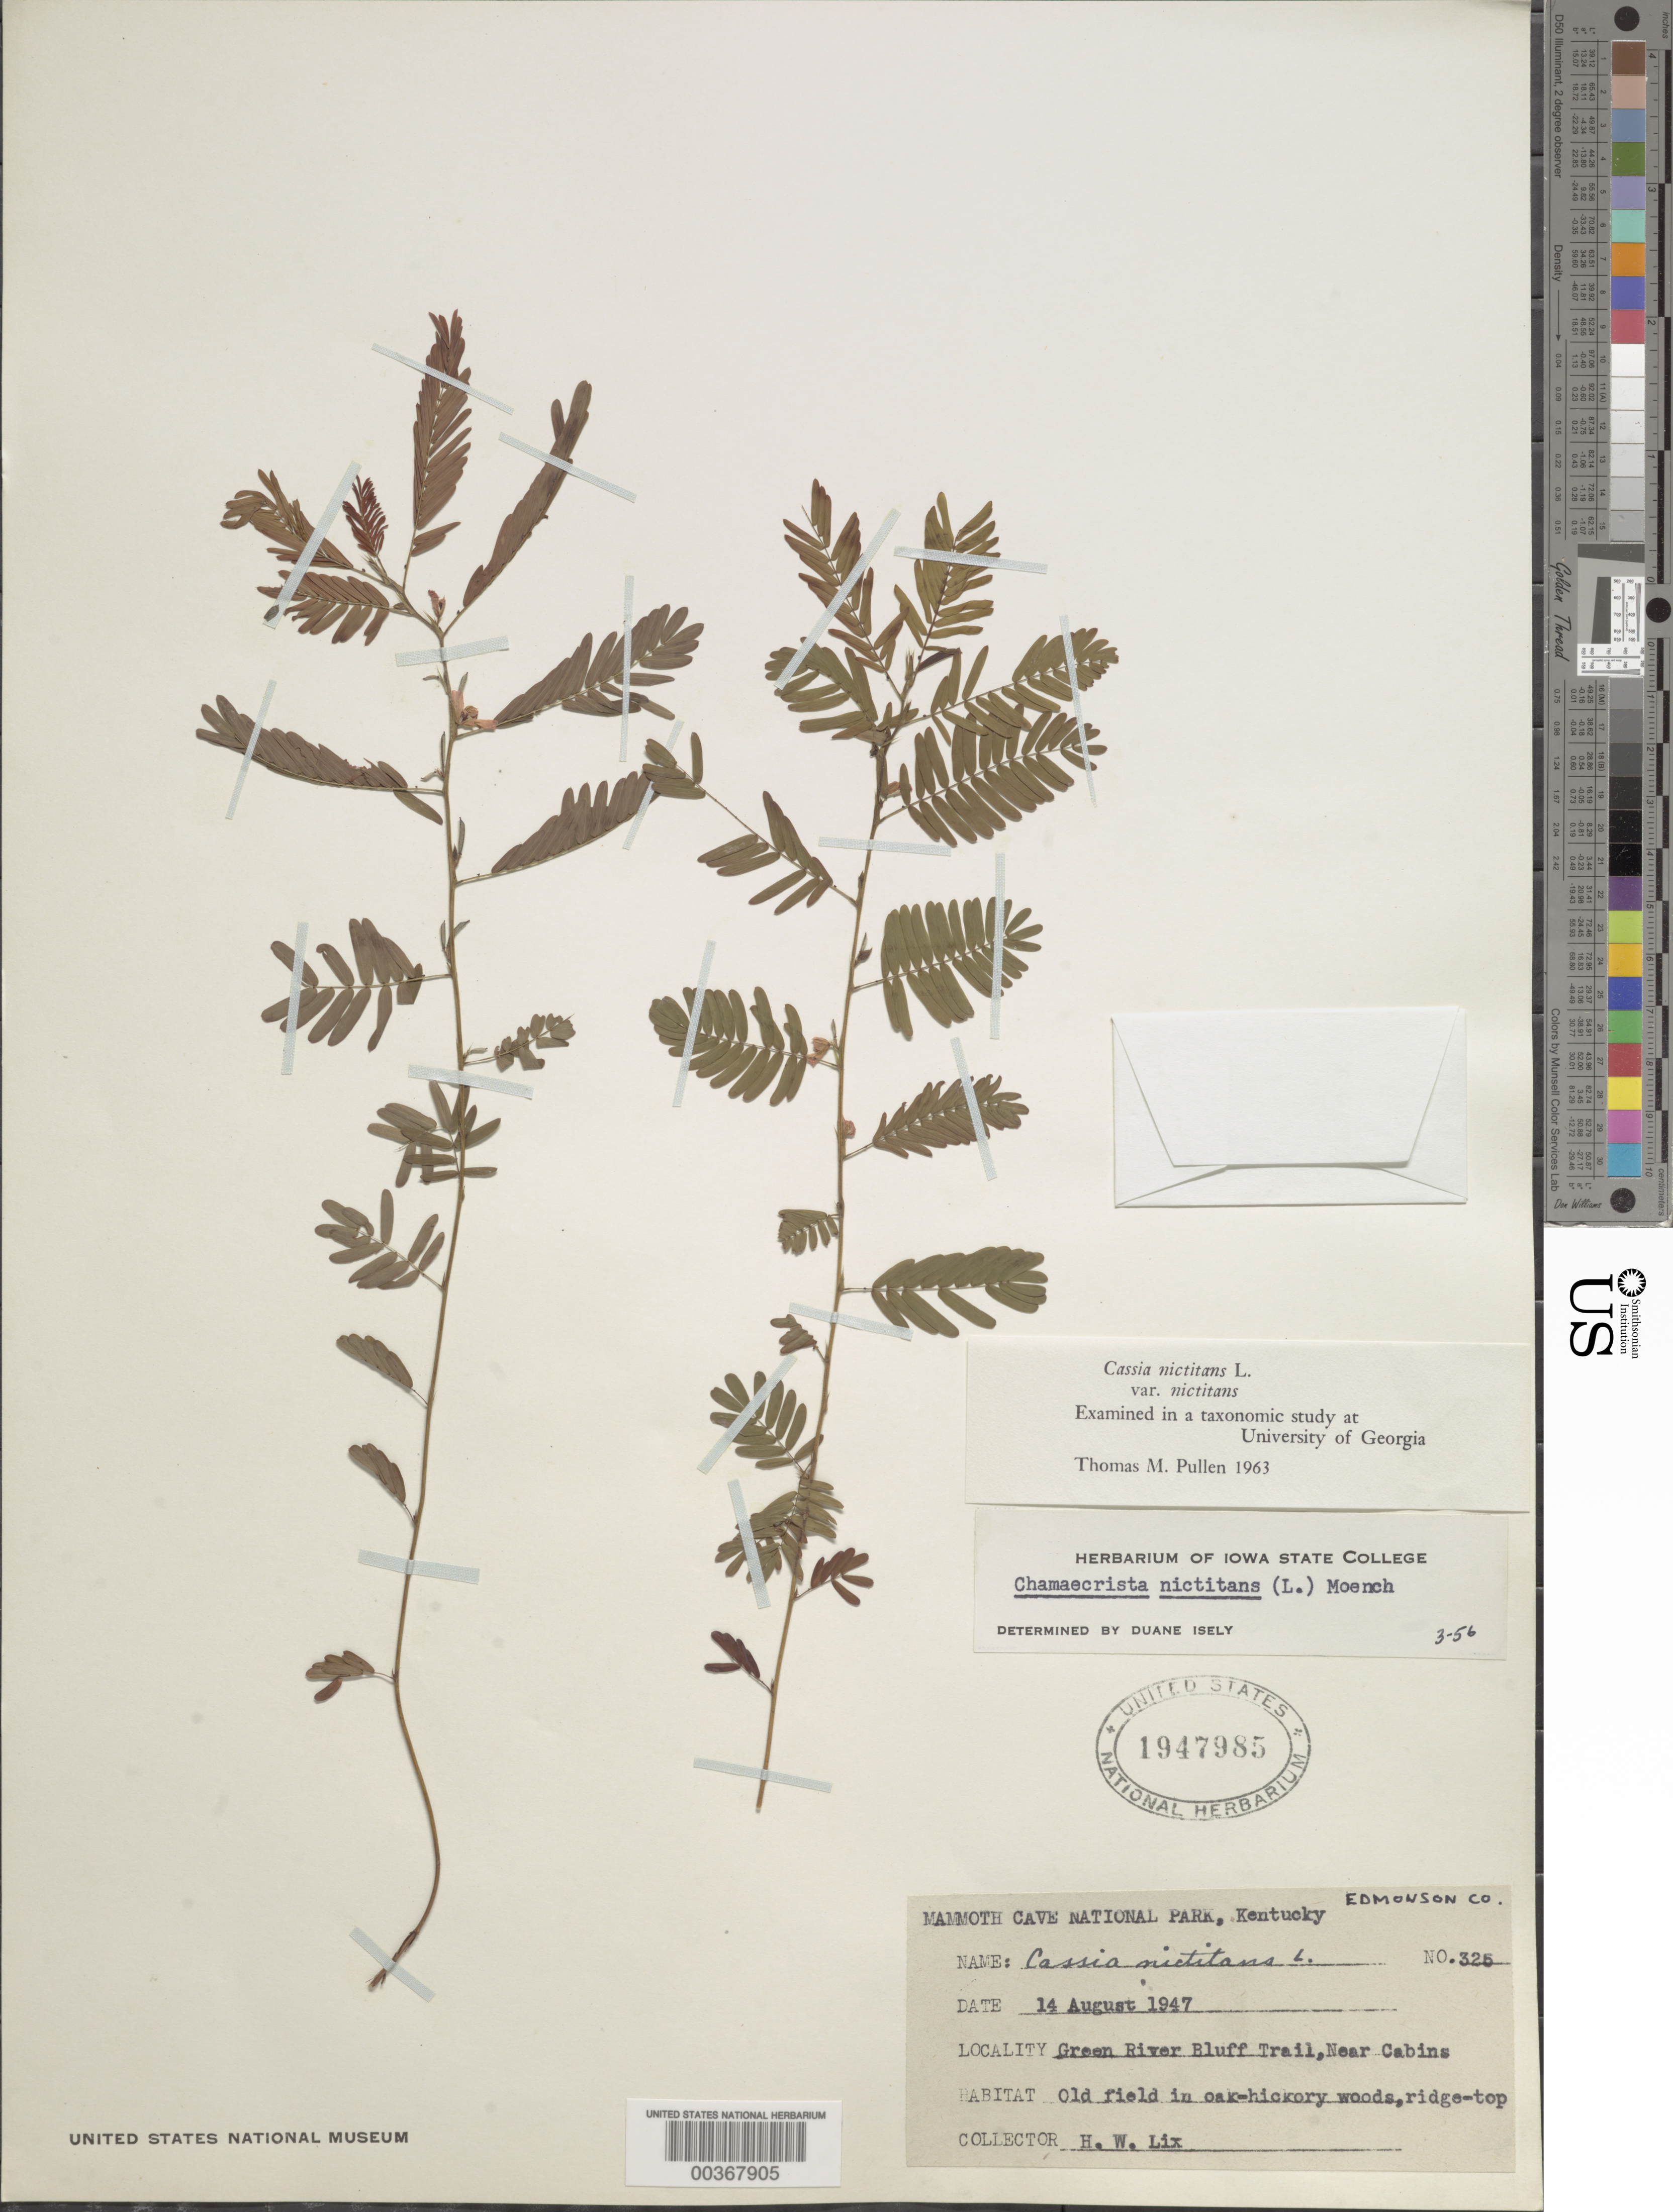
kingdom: Plantae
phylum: Tracheophyta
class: Magnoliopsida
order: Fabales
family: Fabaceae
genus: Chamaecrista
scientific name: Chamaecrista nictitans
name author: (L.) Moench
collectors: H. W. Lix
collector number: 325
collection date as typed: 14 Aug 1947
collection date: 1947-08-14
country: United States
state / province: Kentucky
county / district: Edmonson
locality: Green river bluff trail, near cabins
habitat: Old field in woods, ridge top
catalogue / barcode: US 1947985